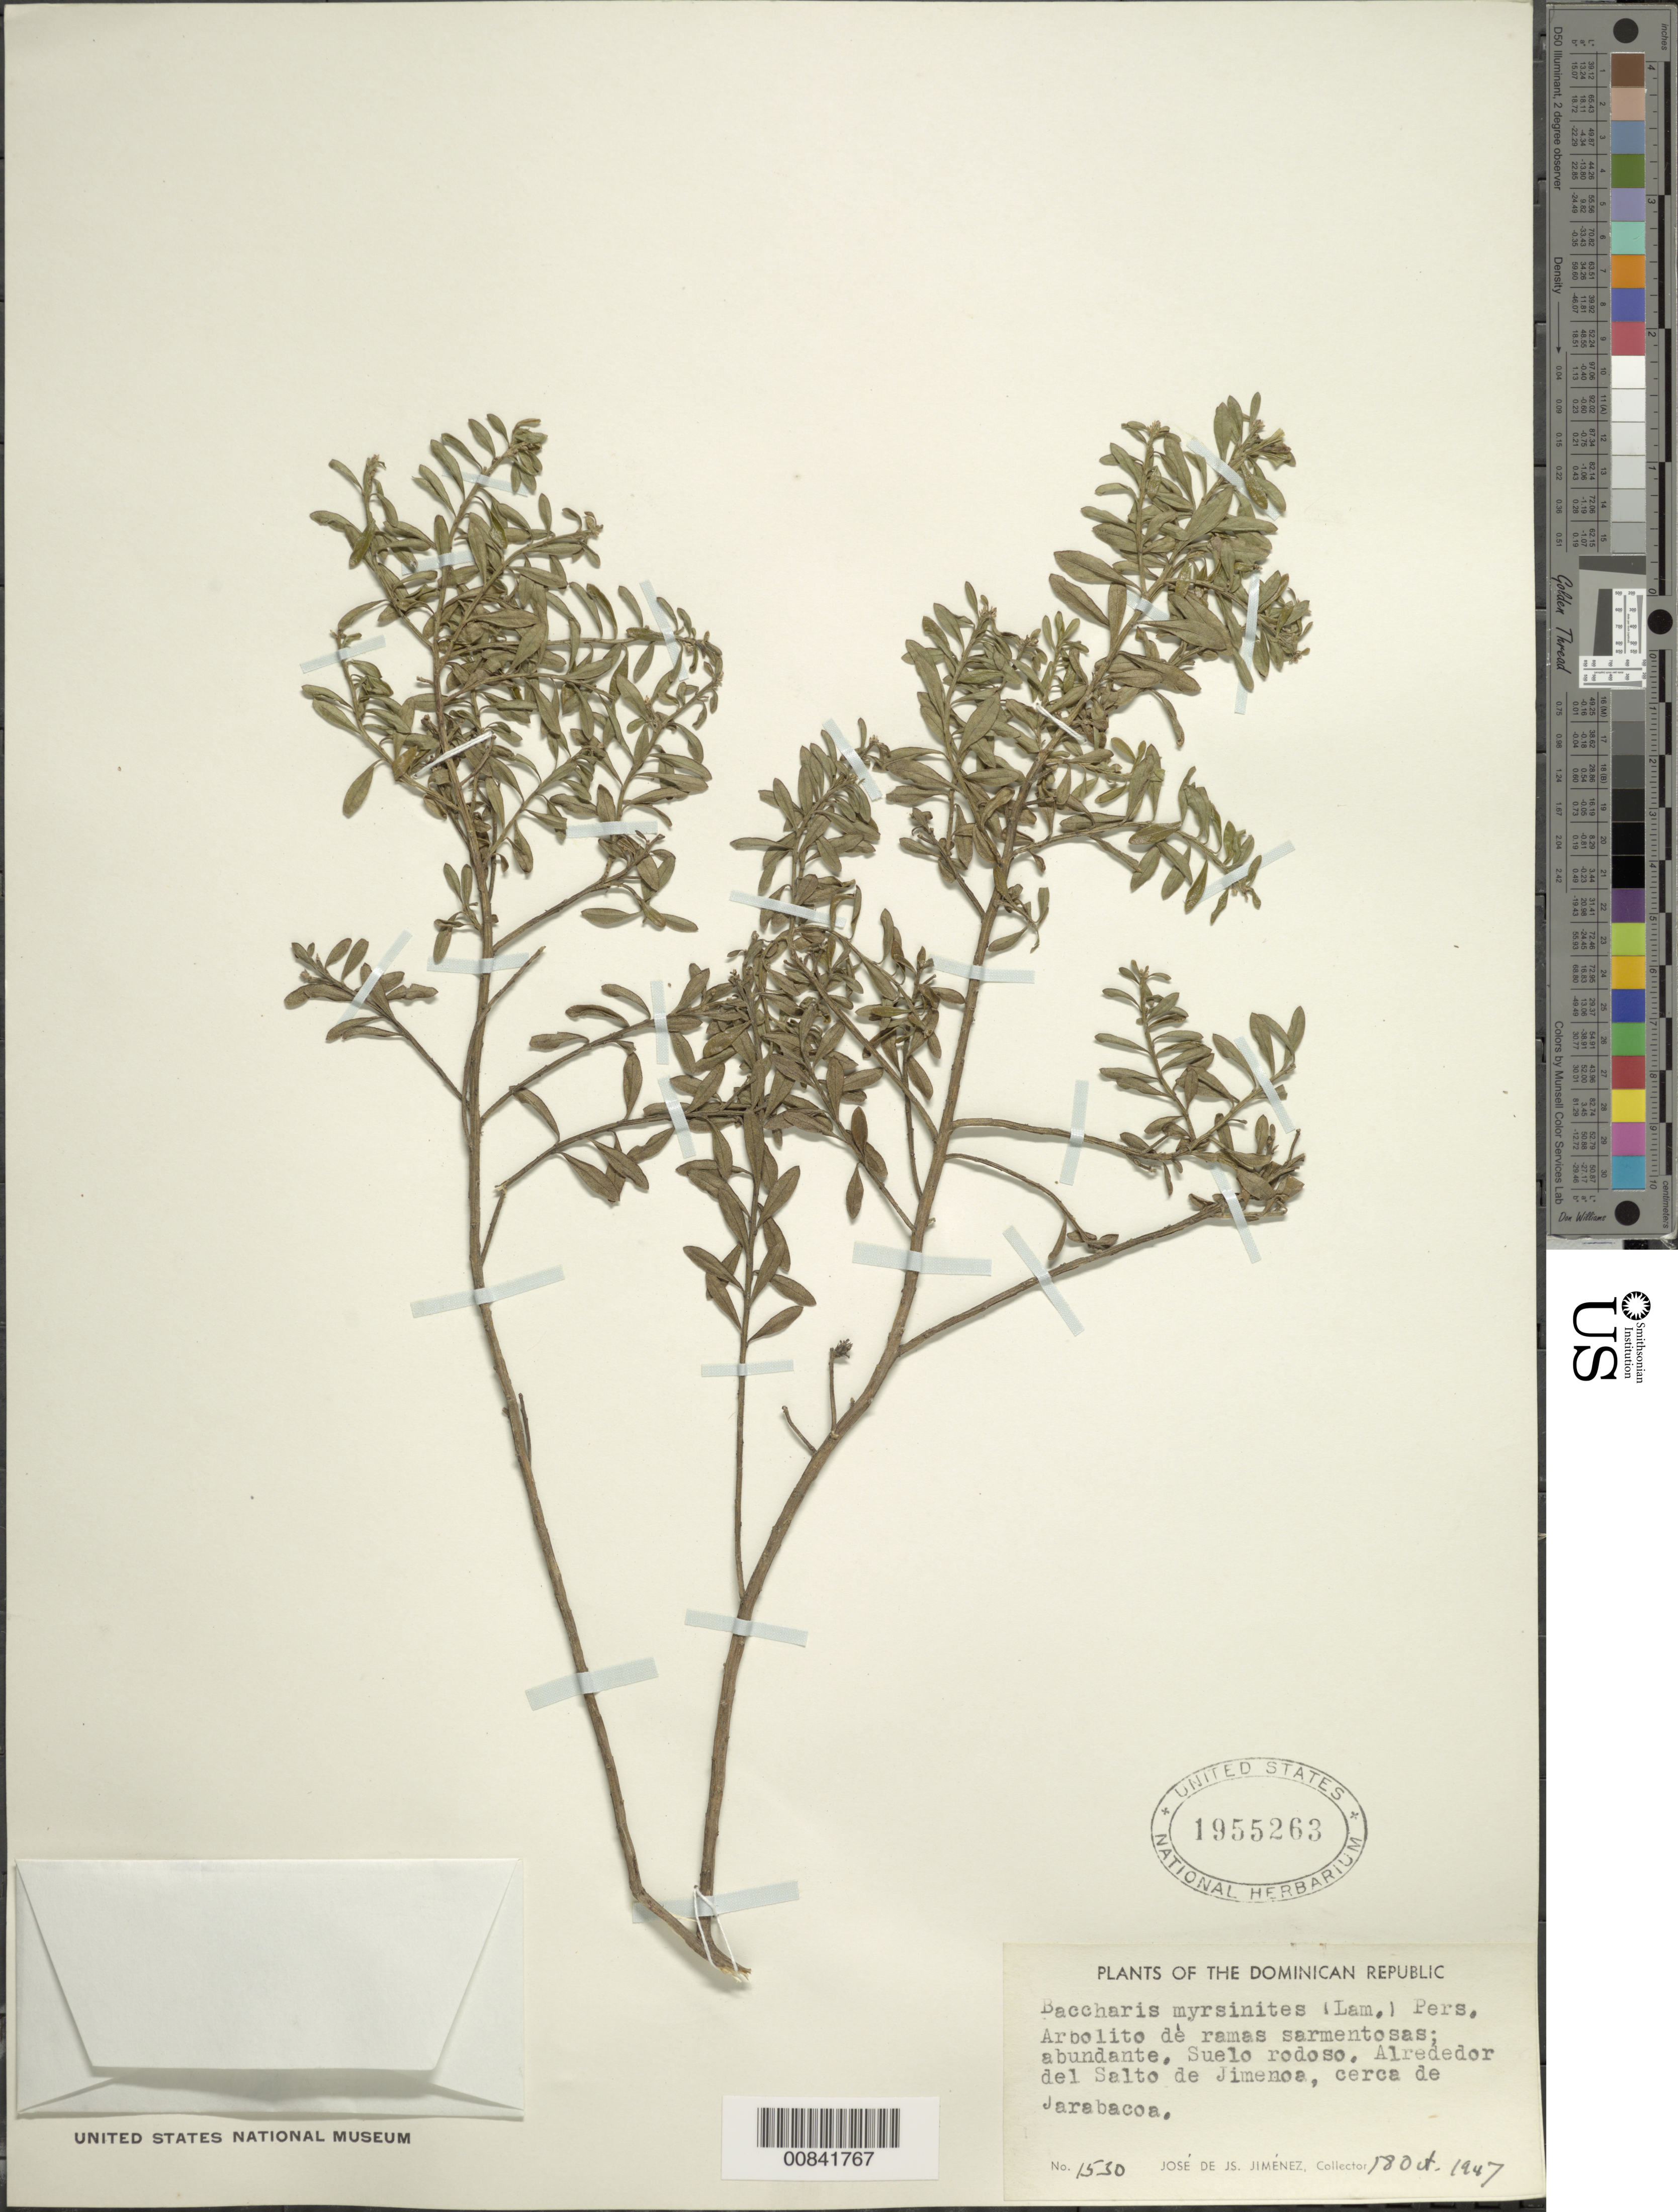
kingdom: Plantae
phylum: Tracheophyta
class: Magnoliopsida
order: Asterales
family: Asteraceae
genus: Baccharis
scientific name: Baccharis myrsinites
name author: Pers.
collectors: J. J. Jiménez Almonte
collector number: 1530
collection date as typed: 18 Oct 1947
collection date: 1947-10-18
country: Dominican Republic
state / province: La Vega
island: Hispaniola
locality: Alrededor del Salto de Jimenoa, cerca de Jarabacoa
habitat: Suelo rodoso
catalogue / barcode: US 1955263